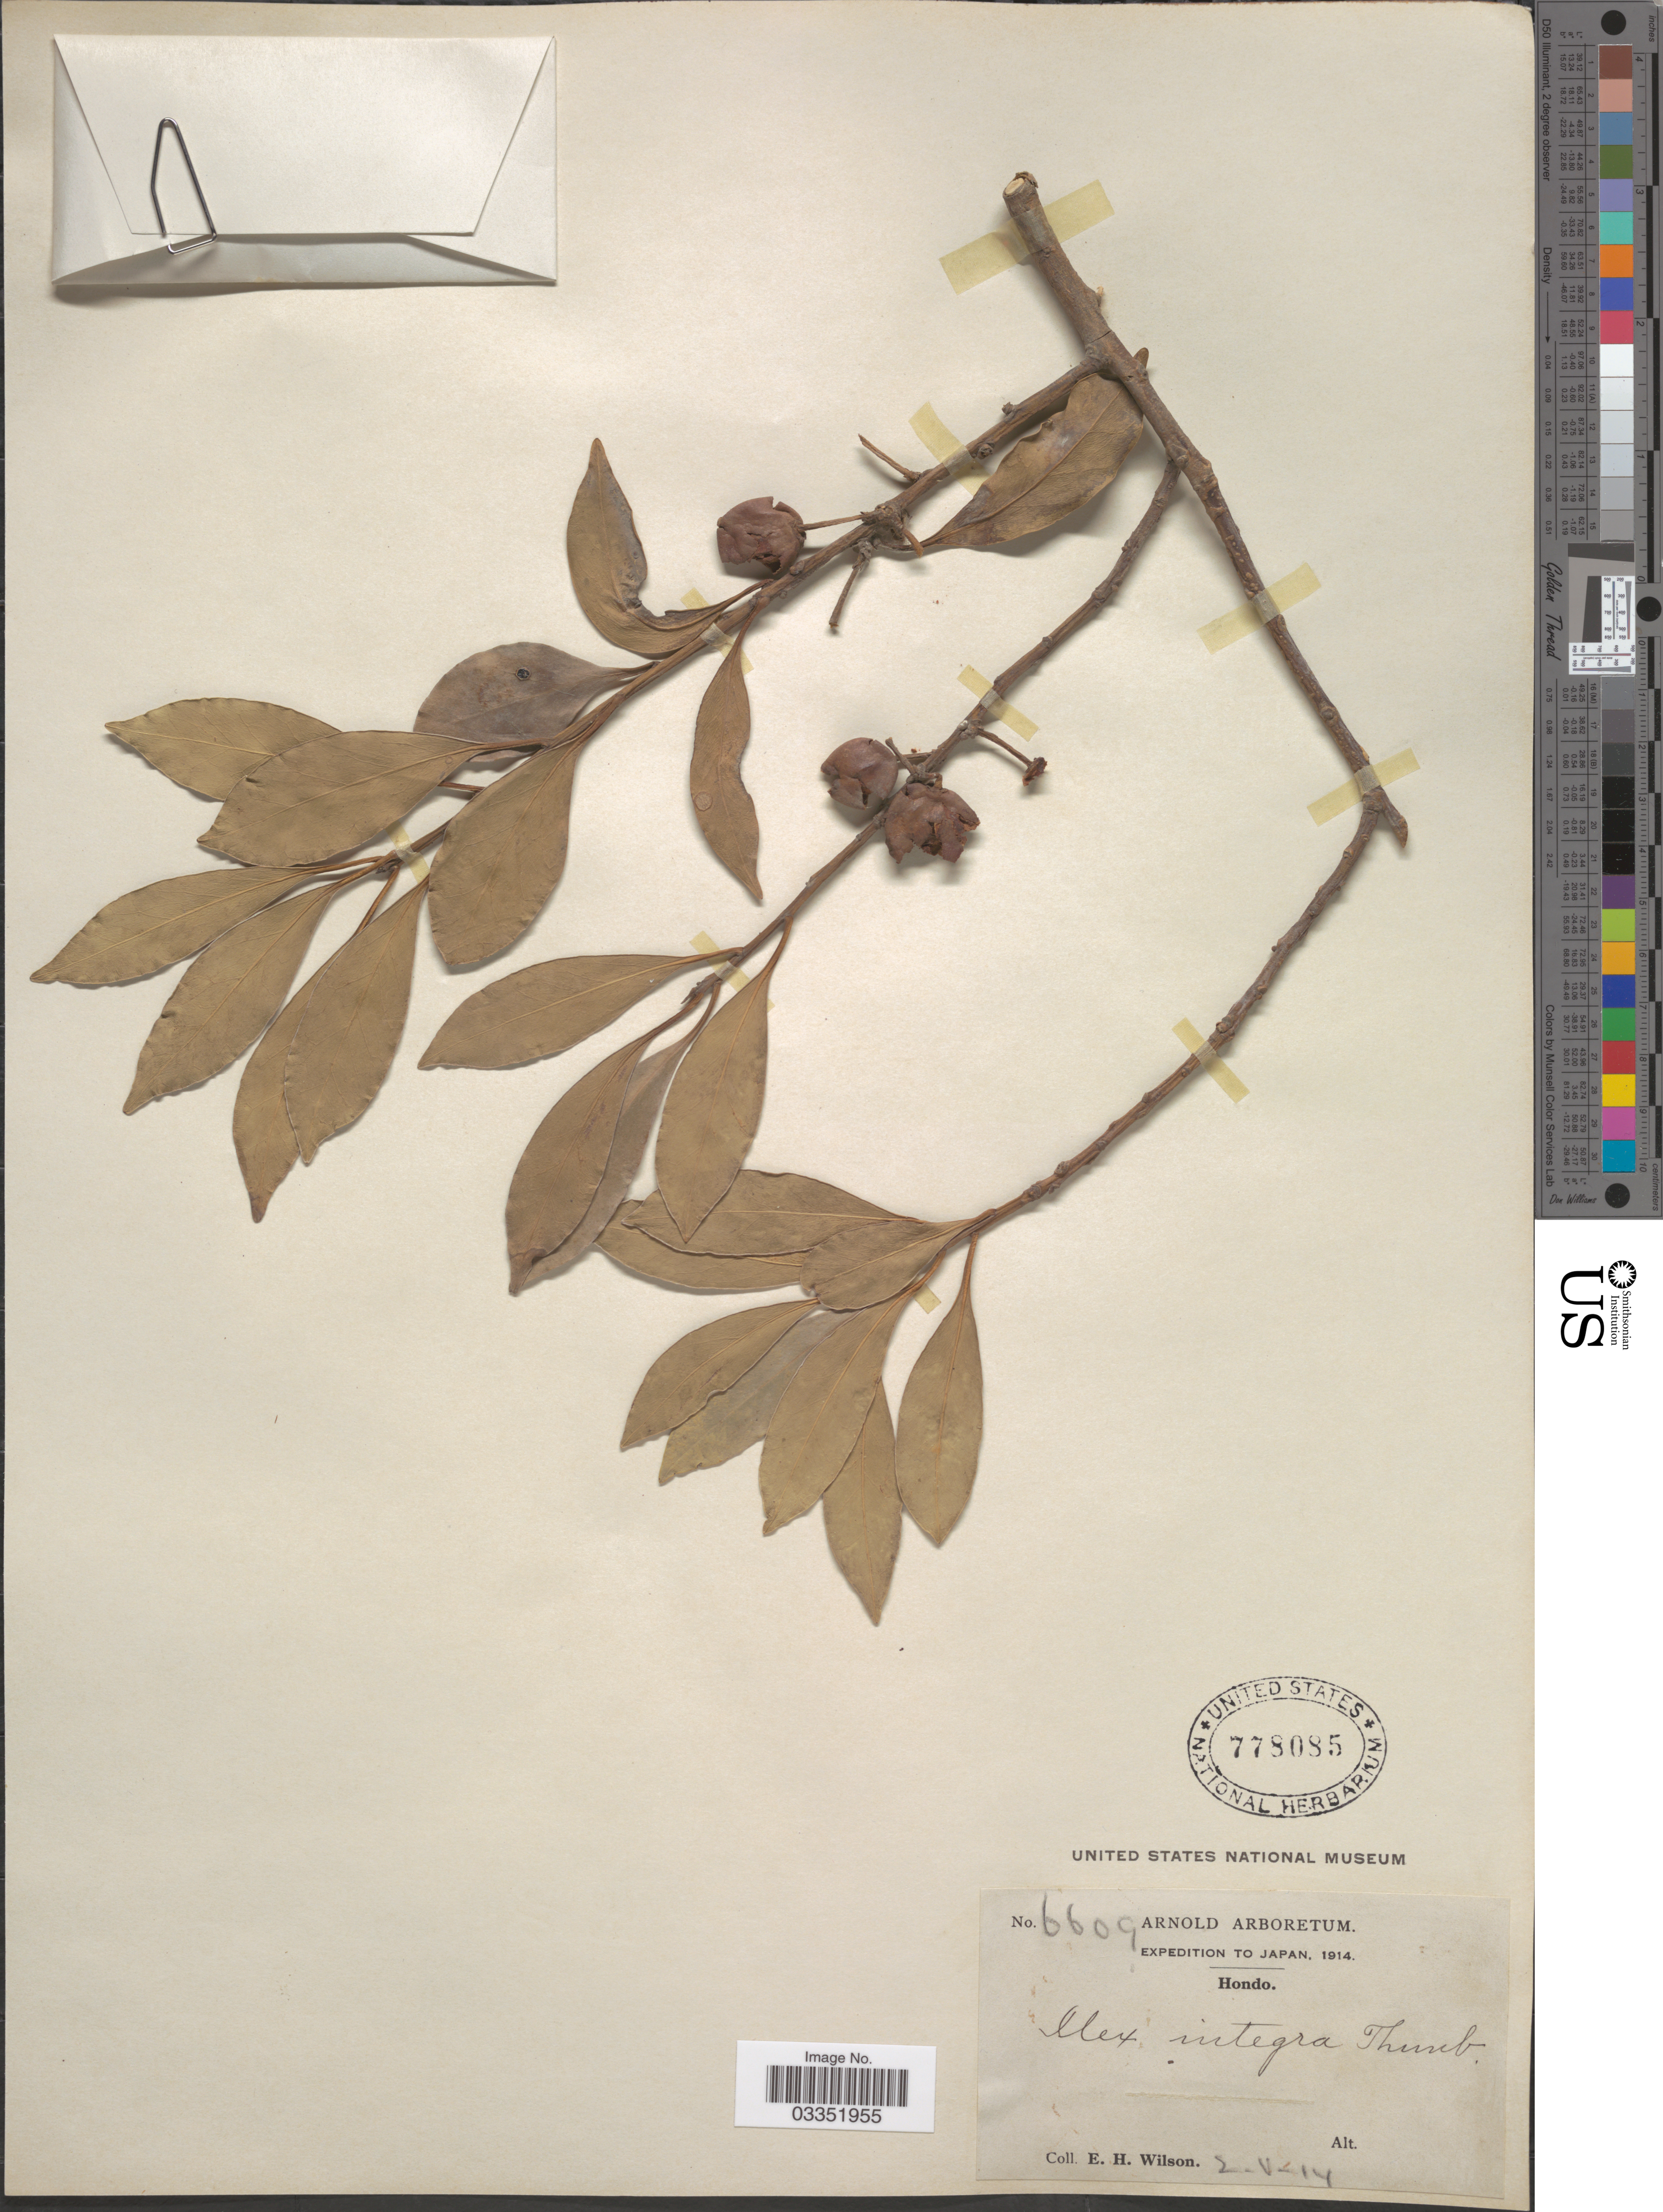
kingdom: Plantae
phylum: Tracheophyta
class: Magnoliopsida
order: Aquifoliales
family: Aquifoliaceae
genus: Ilex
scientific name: Ilex integra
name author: Thunb.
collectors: E. Wilson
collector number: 6609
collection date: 1914-05-02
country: Japan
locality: Hondo.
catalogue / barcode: US 778085